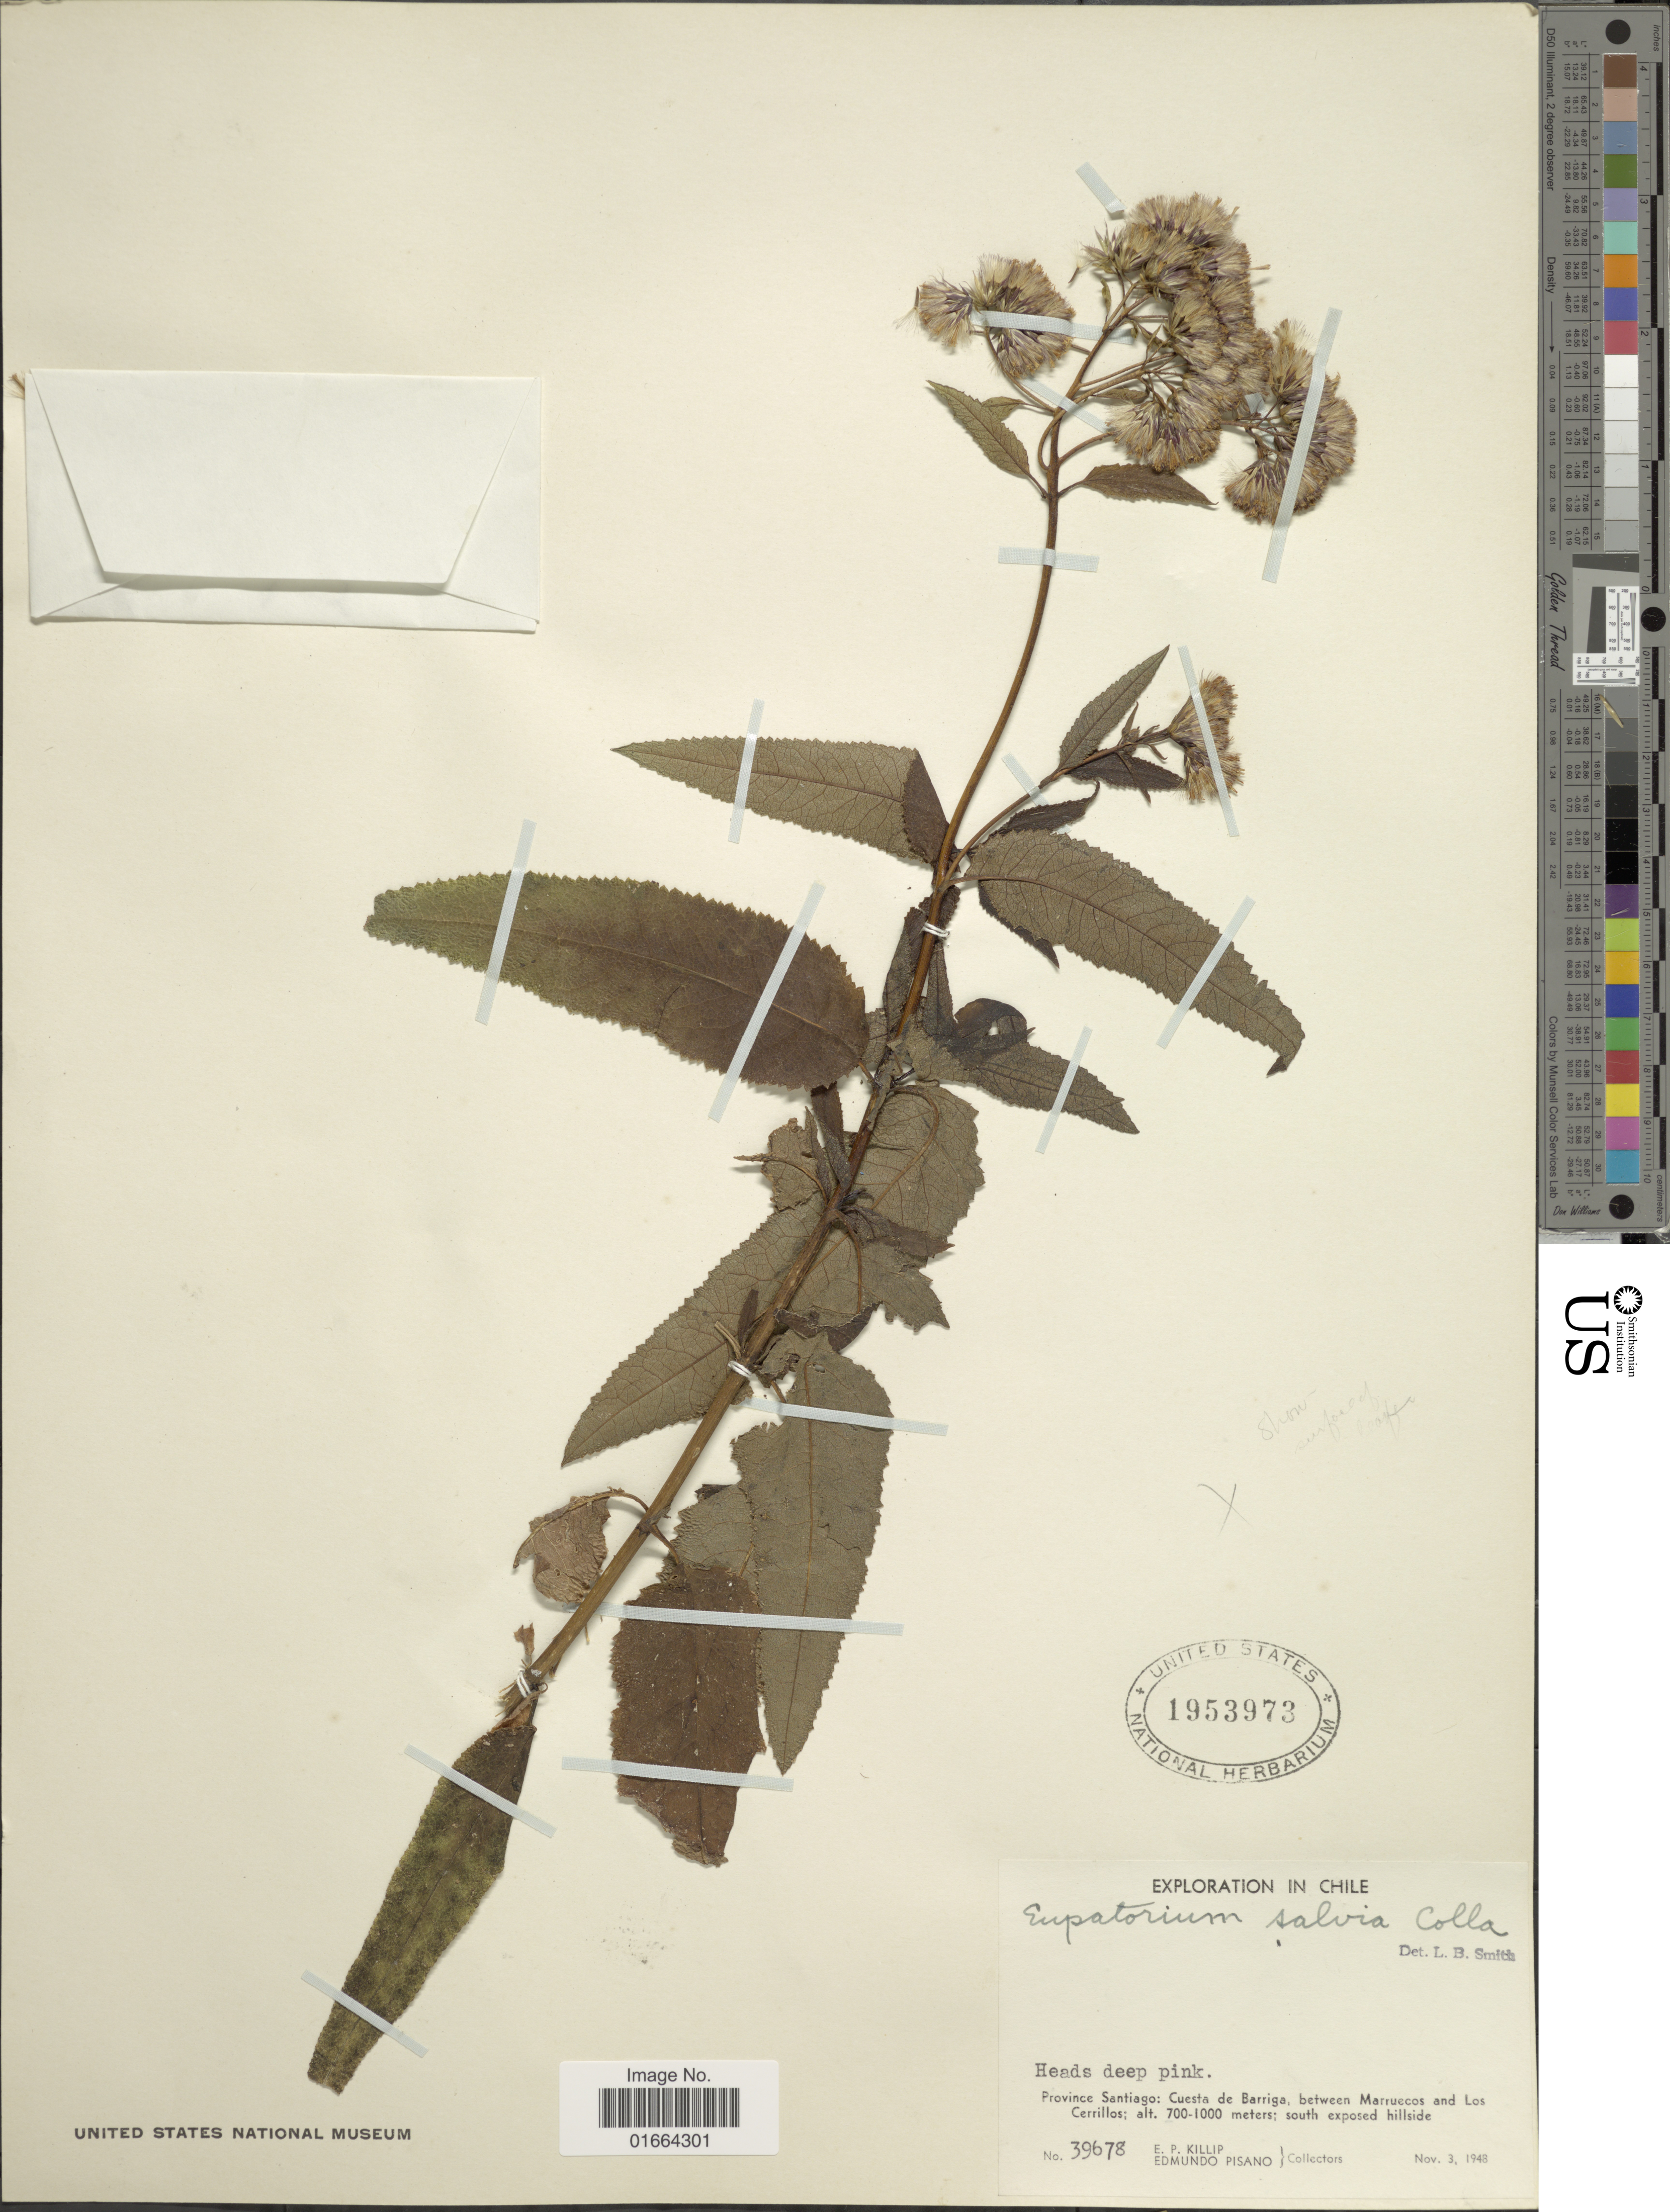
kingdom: Plantae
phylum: Tracheophyta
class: Magnoliopsida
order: Asterales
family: Asteraceae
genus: Aristeguietia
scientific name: Aristeguietia salvia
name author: (Colla) R.M. King & H. Rob.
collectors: E. P. Killip & E. Pisano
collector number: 39678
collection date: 1948-11-03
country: Chile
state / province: Región Metropolitana (RM)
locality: Province Santiago: Cuesta de Barriga, between Marruecos and Los Cerrilos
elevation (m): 700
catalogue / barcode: US 1953973